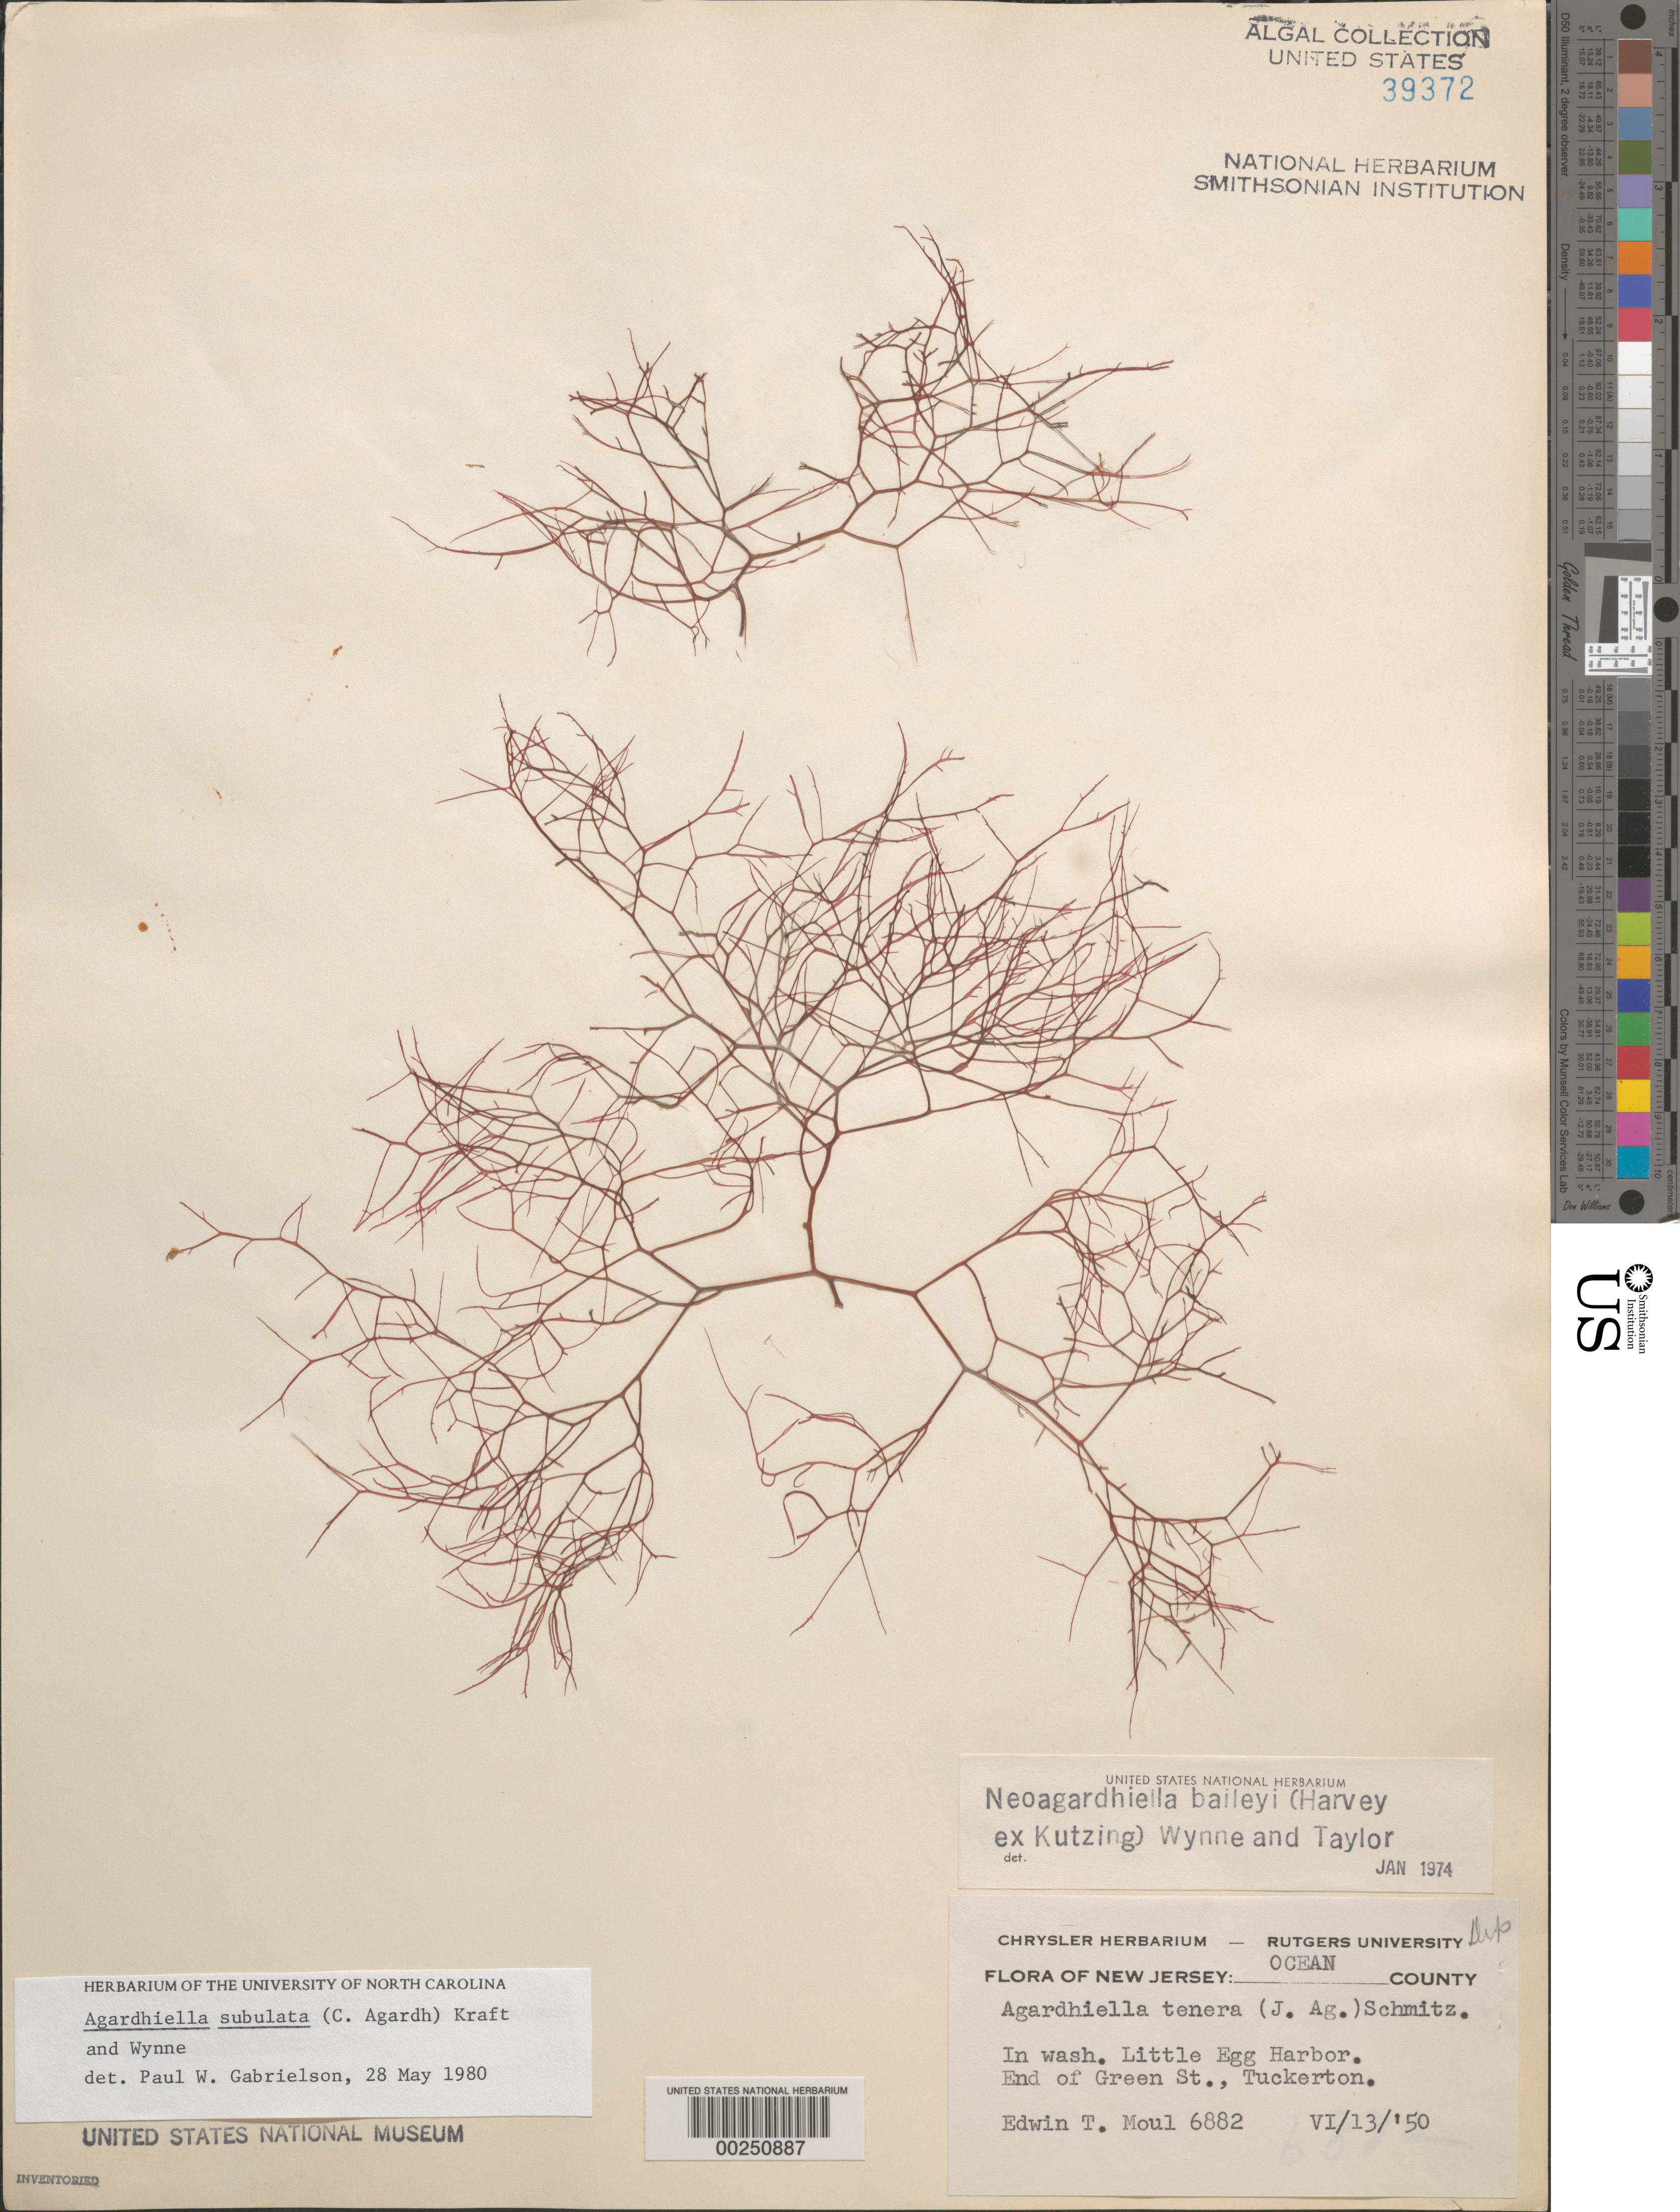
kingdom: Plantae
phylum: Rhodophyta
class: Florideophyceae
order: Gigartinales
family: Solieriaceae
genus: Agardhiella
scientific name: Agardhiella subulata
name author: (C. Agardh) G.T.Kraft & M.J. Wynne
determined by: Gabrielson, P. W.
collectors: E. T. Moul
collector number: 6882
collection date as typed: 13 Jun 1950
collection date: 1950-06-13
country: United States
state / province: New Jersey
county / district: Ocean County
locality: Little Egg Harbor, end of Green Street, Tuckerton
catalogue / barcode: US 39372